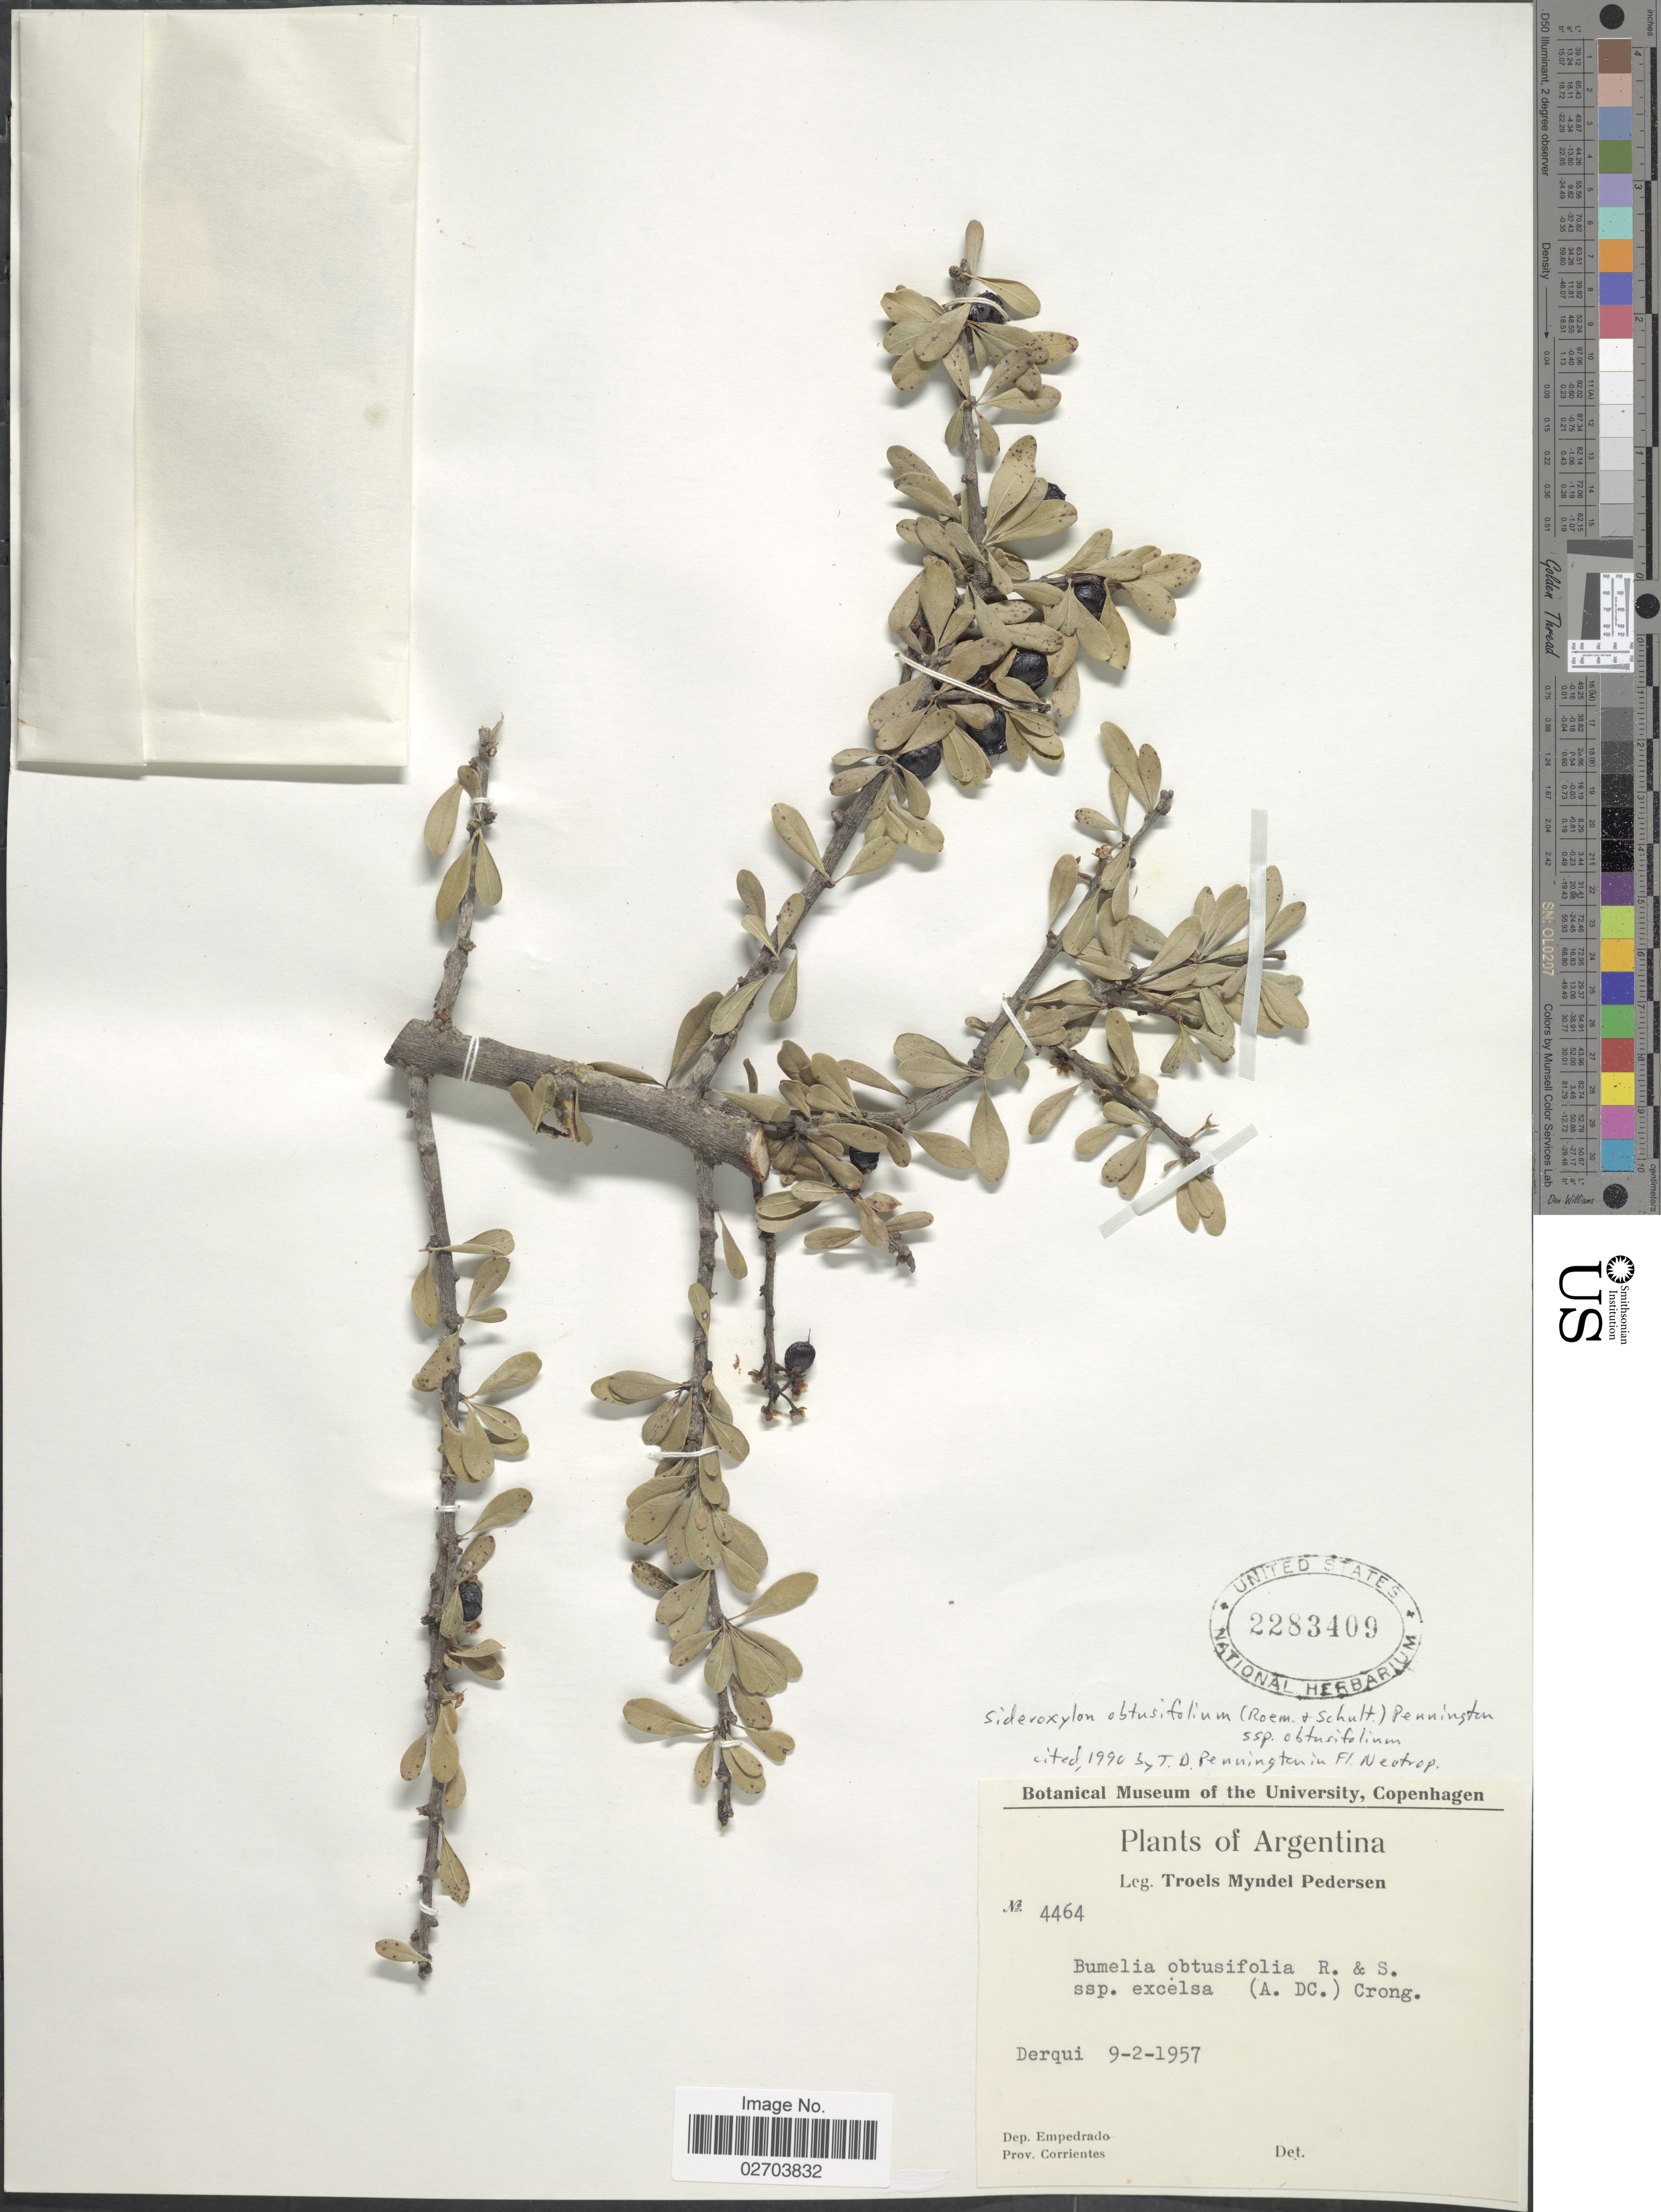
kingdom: Plantae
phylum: Tracheophyta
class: Magnoliopsida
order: Ericales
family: Sapotaceae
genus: Sideroxylon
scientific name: Sideroxylon obtusifolium subsp. obtusifolium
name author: (Roem. & Schult.) T.D. Penn.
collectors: T. Pederson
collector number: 4464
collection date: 1957-02-09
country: Argentina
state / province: Corrientes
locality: Derqui. Dep. Empedrado. Prov. Corrientes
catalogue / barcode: US 2283409